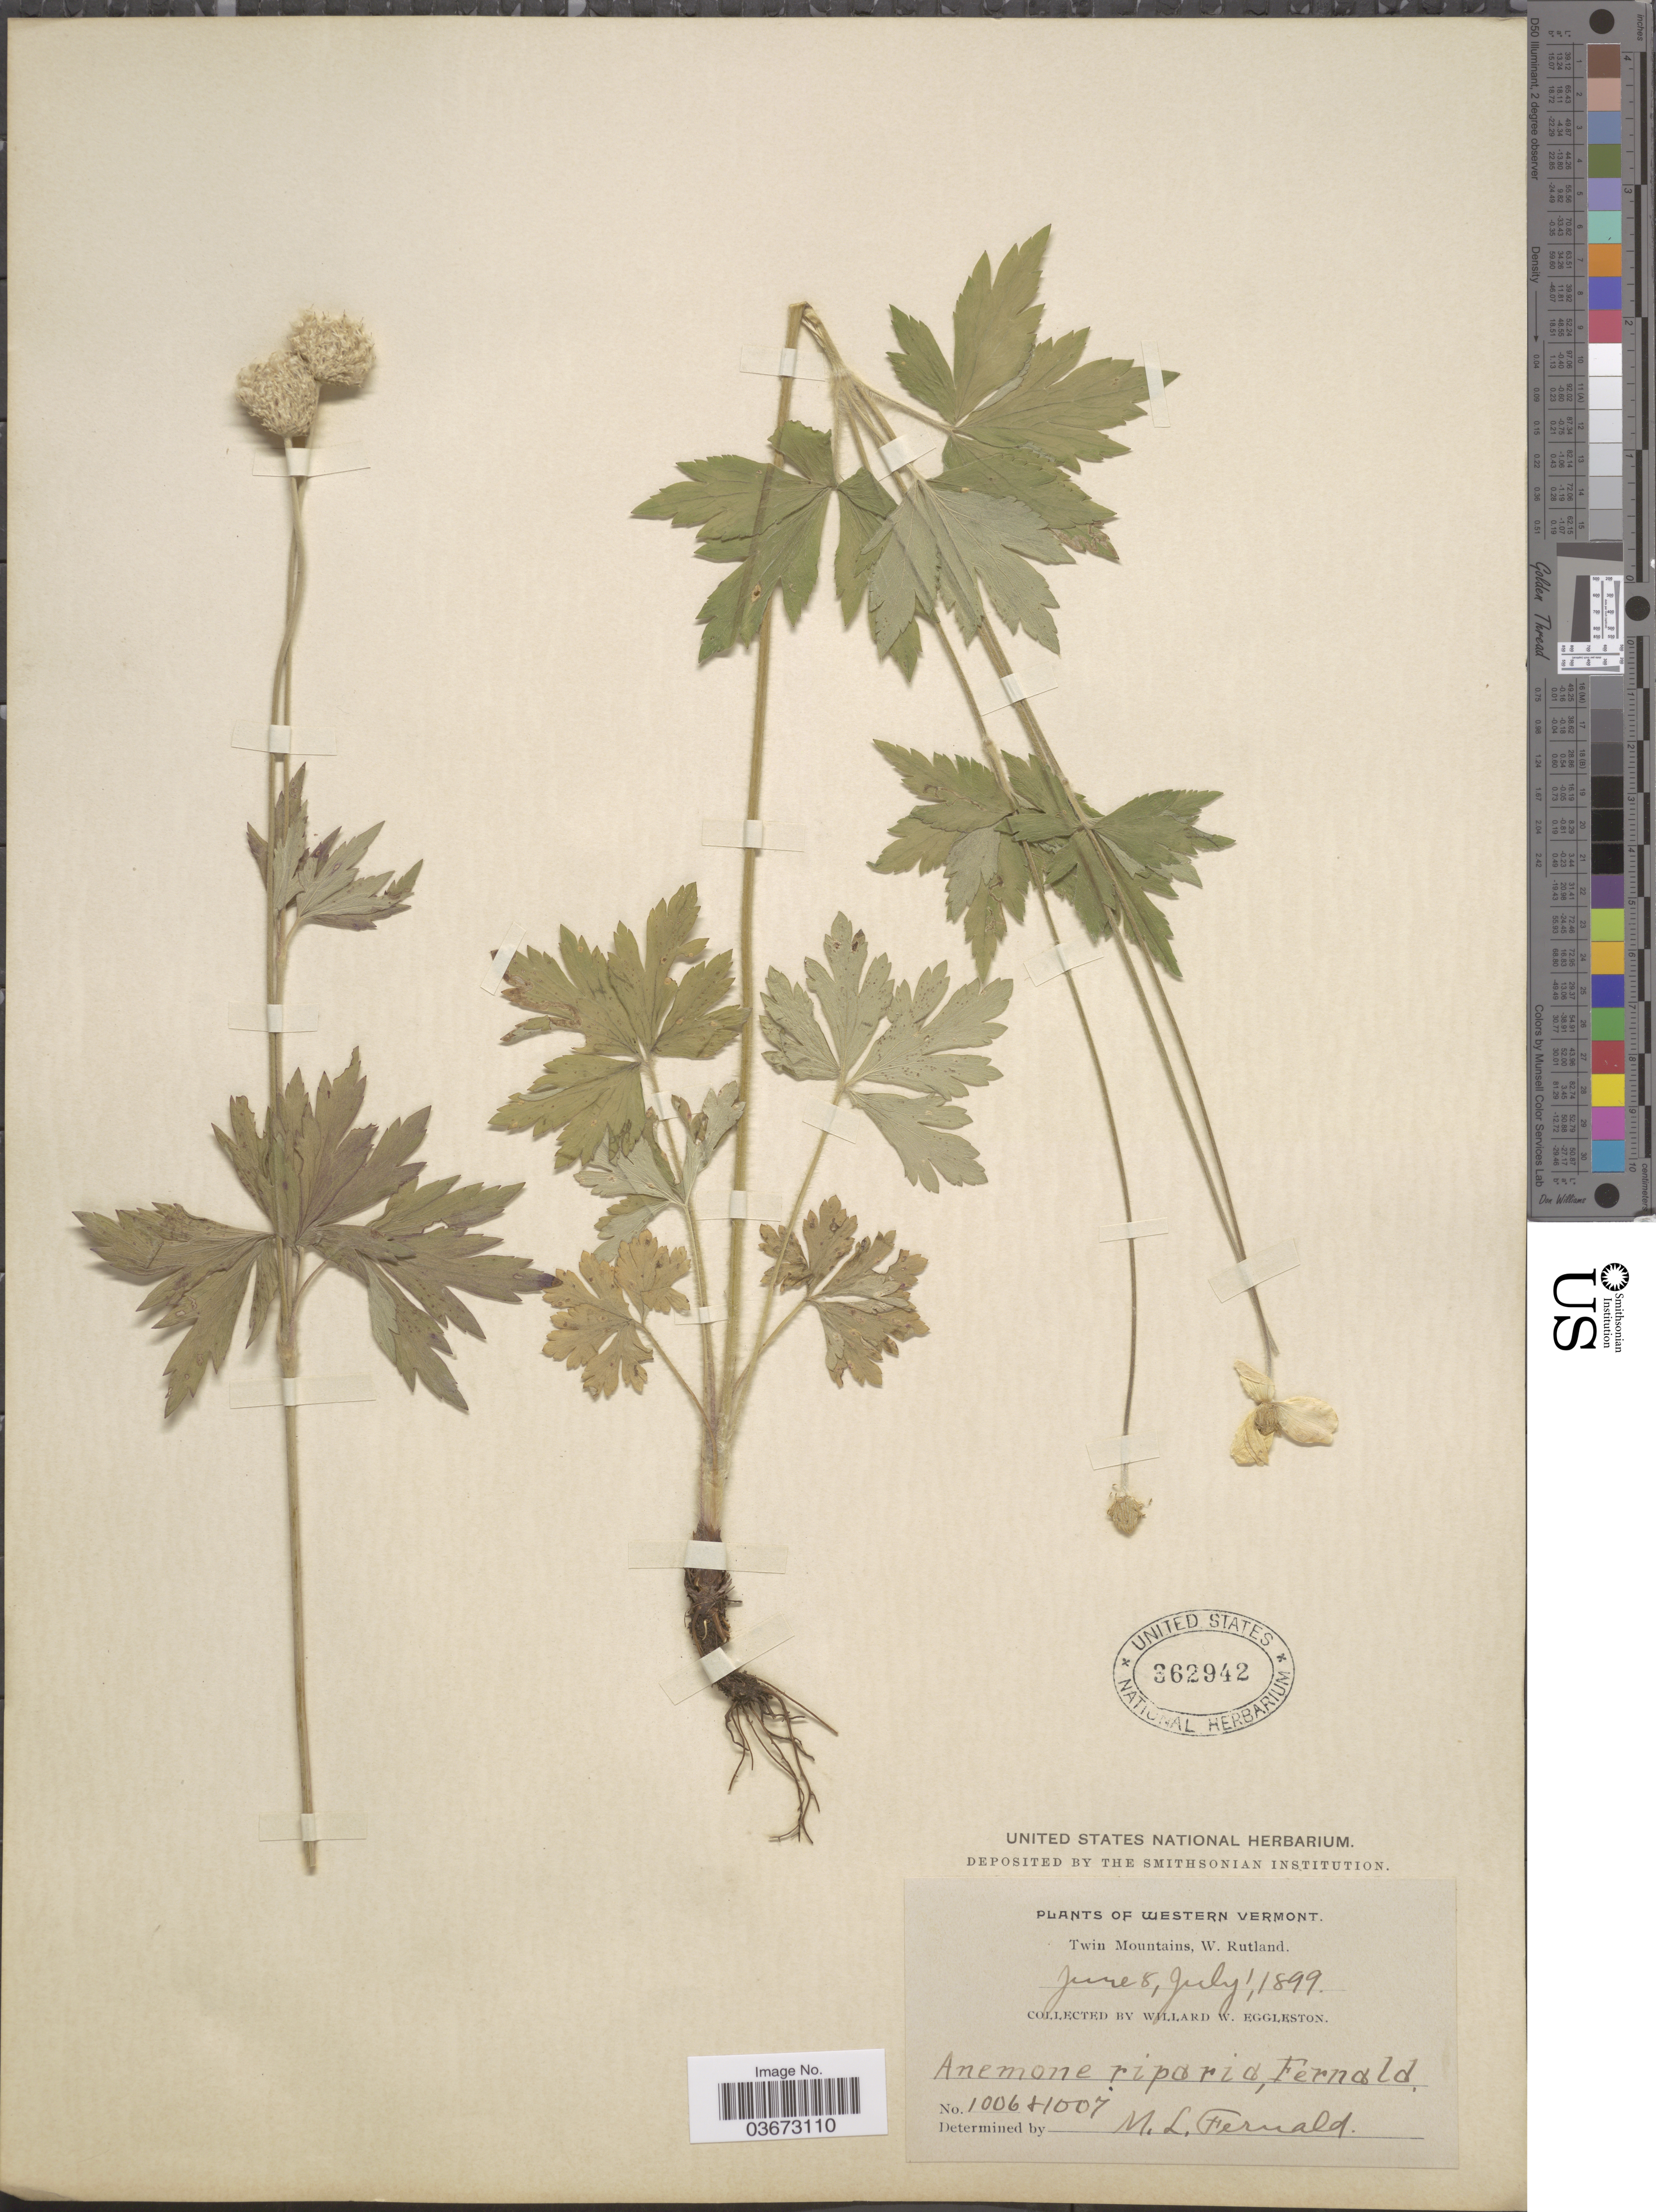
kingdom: Plantae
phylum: Tracheophyta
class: Magnoliopsida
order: Ranunculales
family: Ranunculaceae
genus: Anemone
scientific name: Anemone riparia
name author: Fernald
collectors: W. W. Eggleston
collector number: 1006+1007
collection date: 1899-06-05/1899-07-01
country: United States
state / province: Vermont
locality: Western Vermont. Twin Mountains, W. Rutland.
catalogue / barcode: US 362942